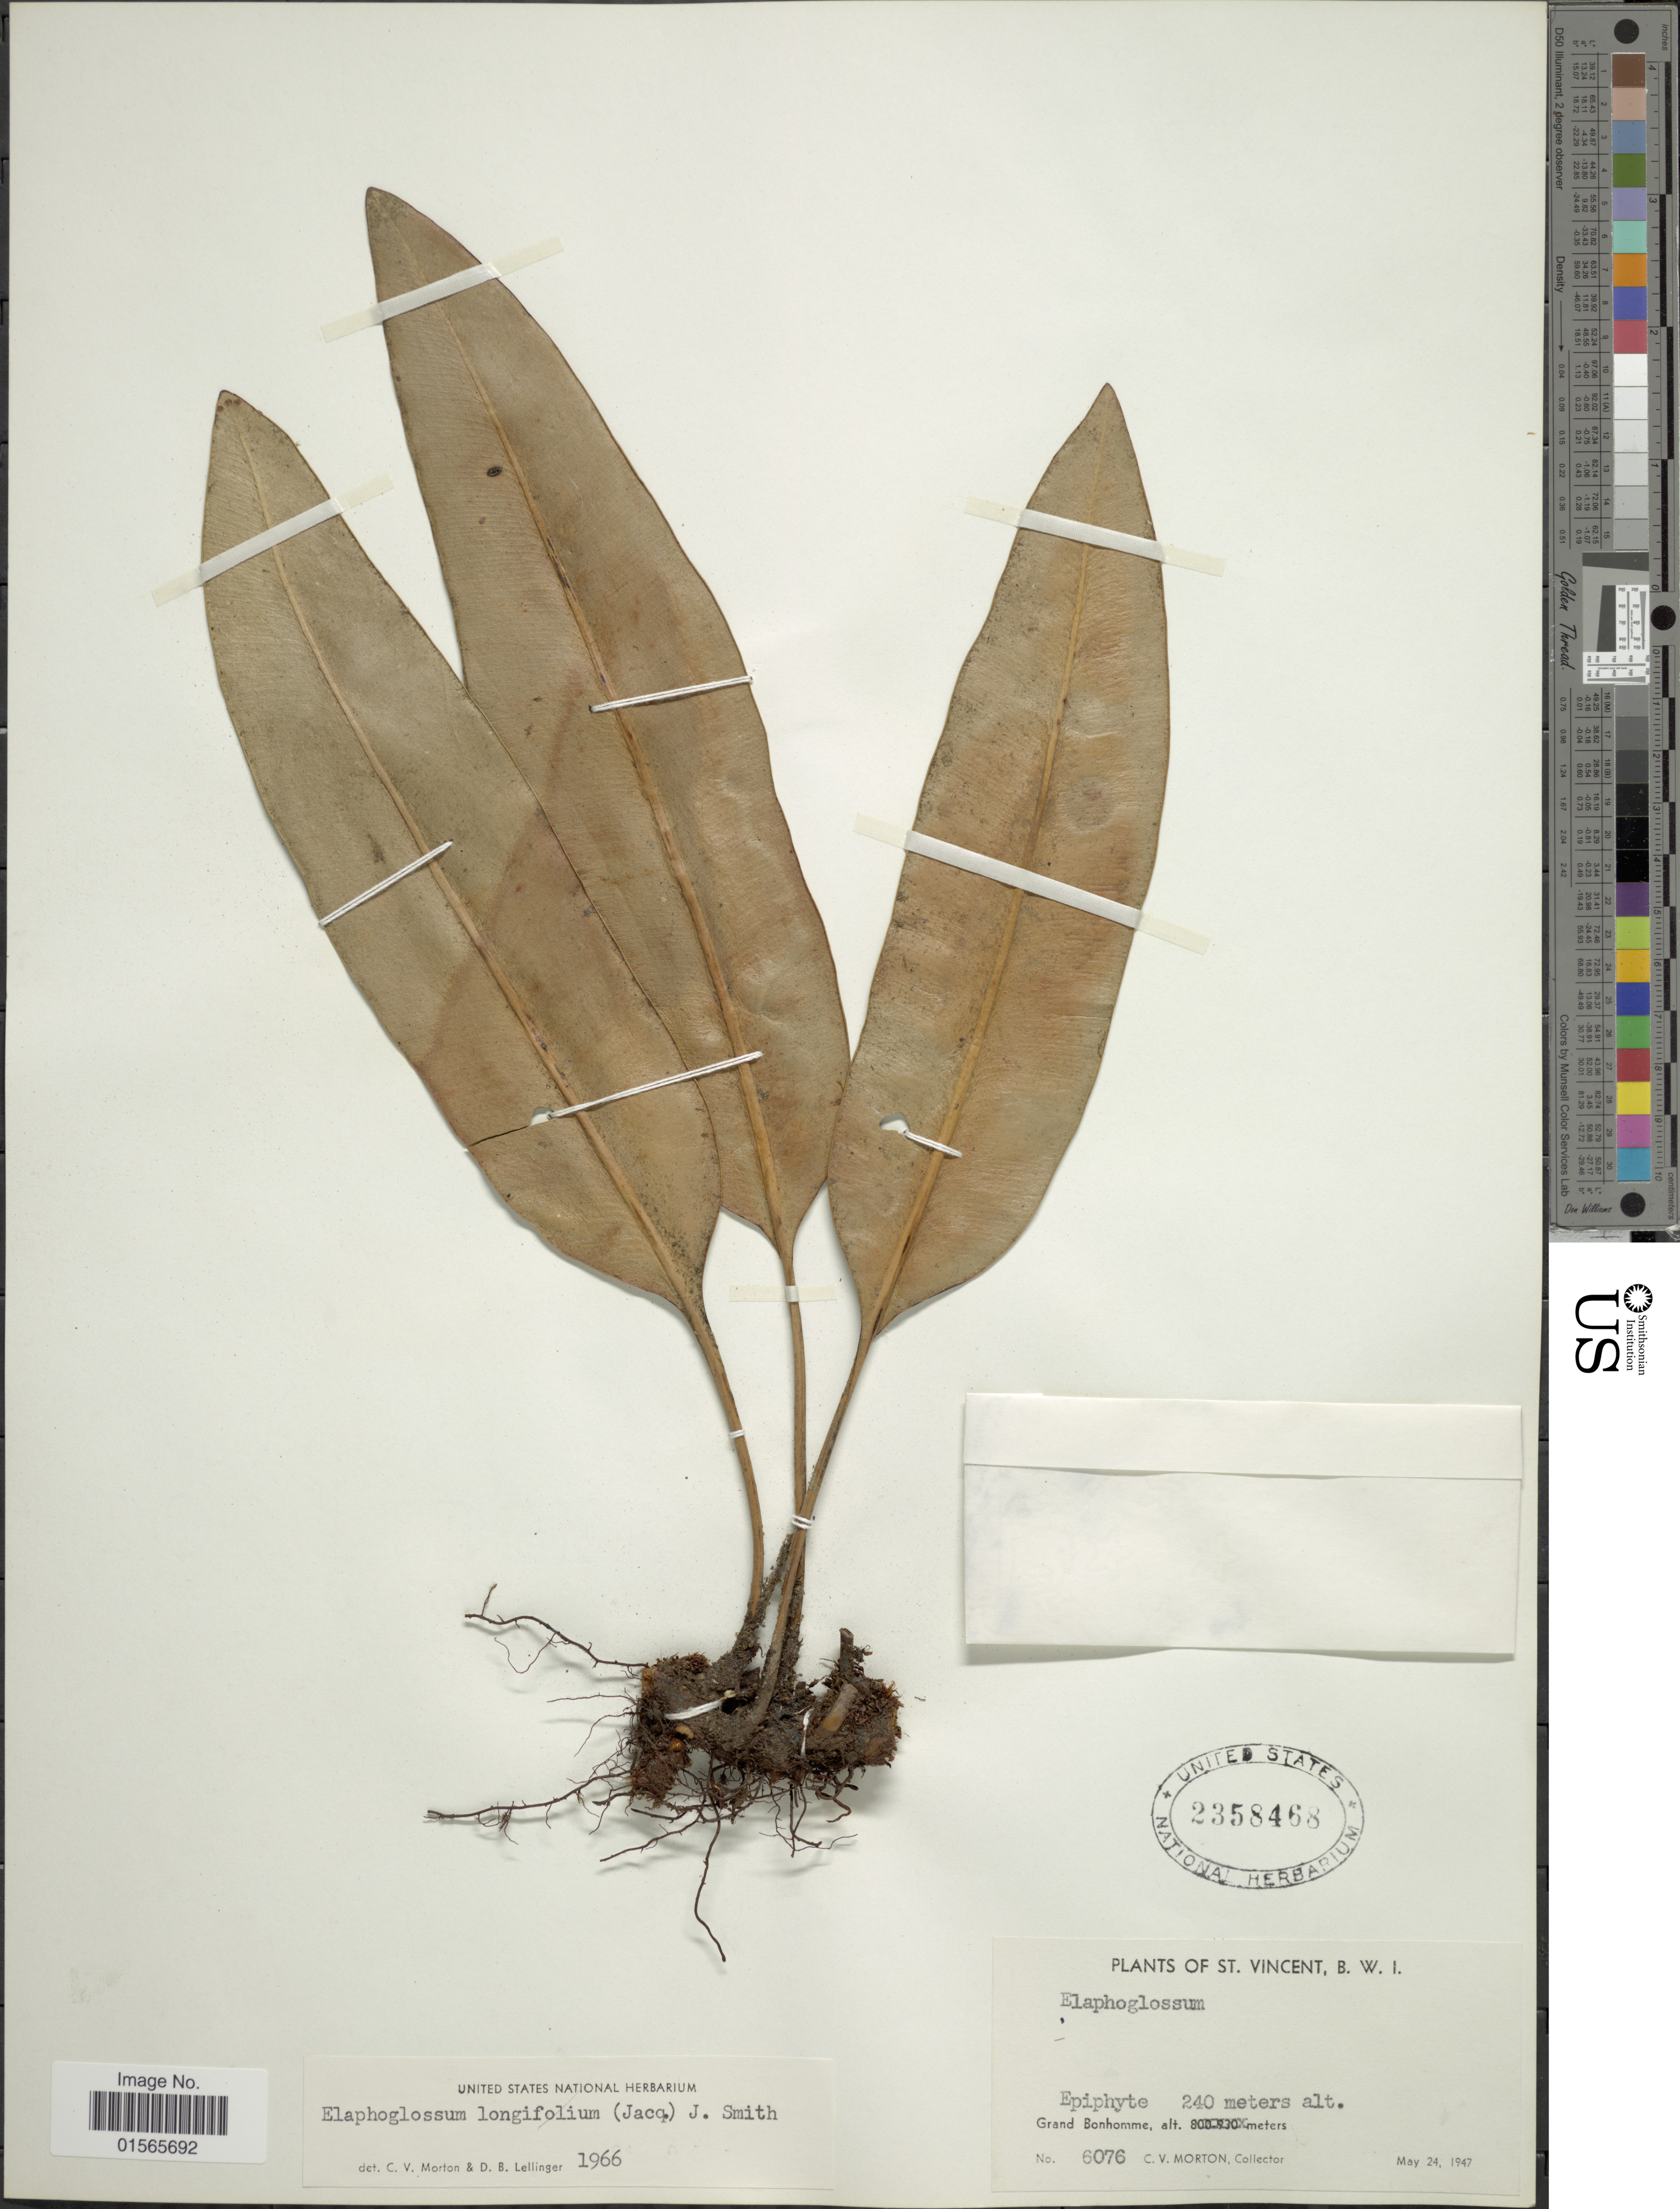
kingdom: Plantae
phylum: Tracheophyta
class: Polypodiopsida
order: Polypodiales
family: Dryopteridaceae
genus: Elaphoglossum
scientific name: Elaphoglossum martinicense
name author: (Desv.) T. Moore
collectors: C. V. Morton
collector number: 6076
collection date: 1947-05-24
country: St. Vincent - Grenadines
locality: St. Vincent, B.W.I., Grand Bonhomme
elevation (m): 240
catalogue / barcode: US 2358468